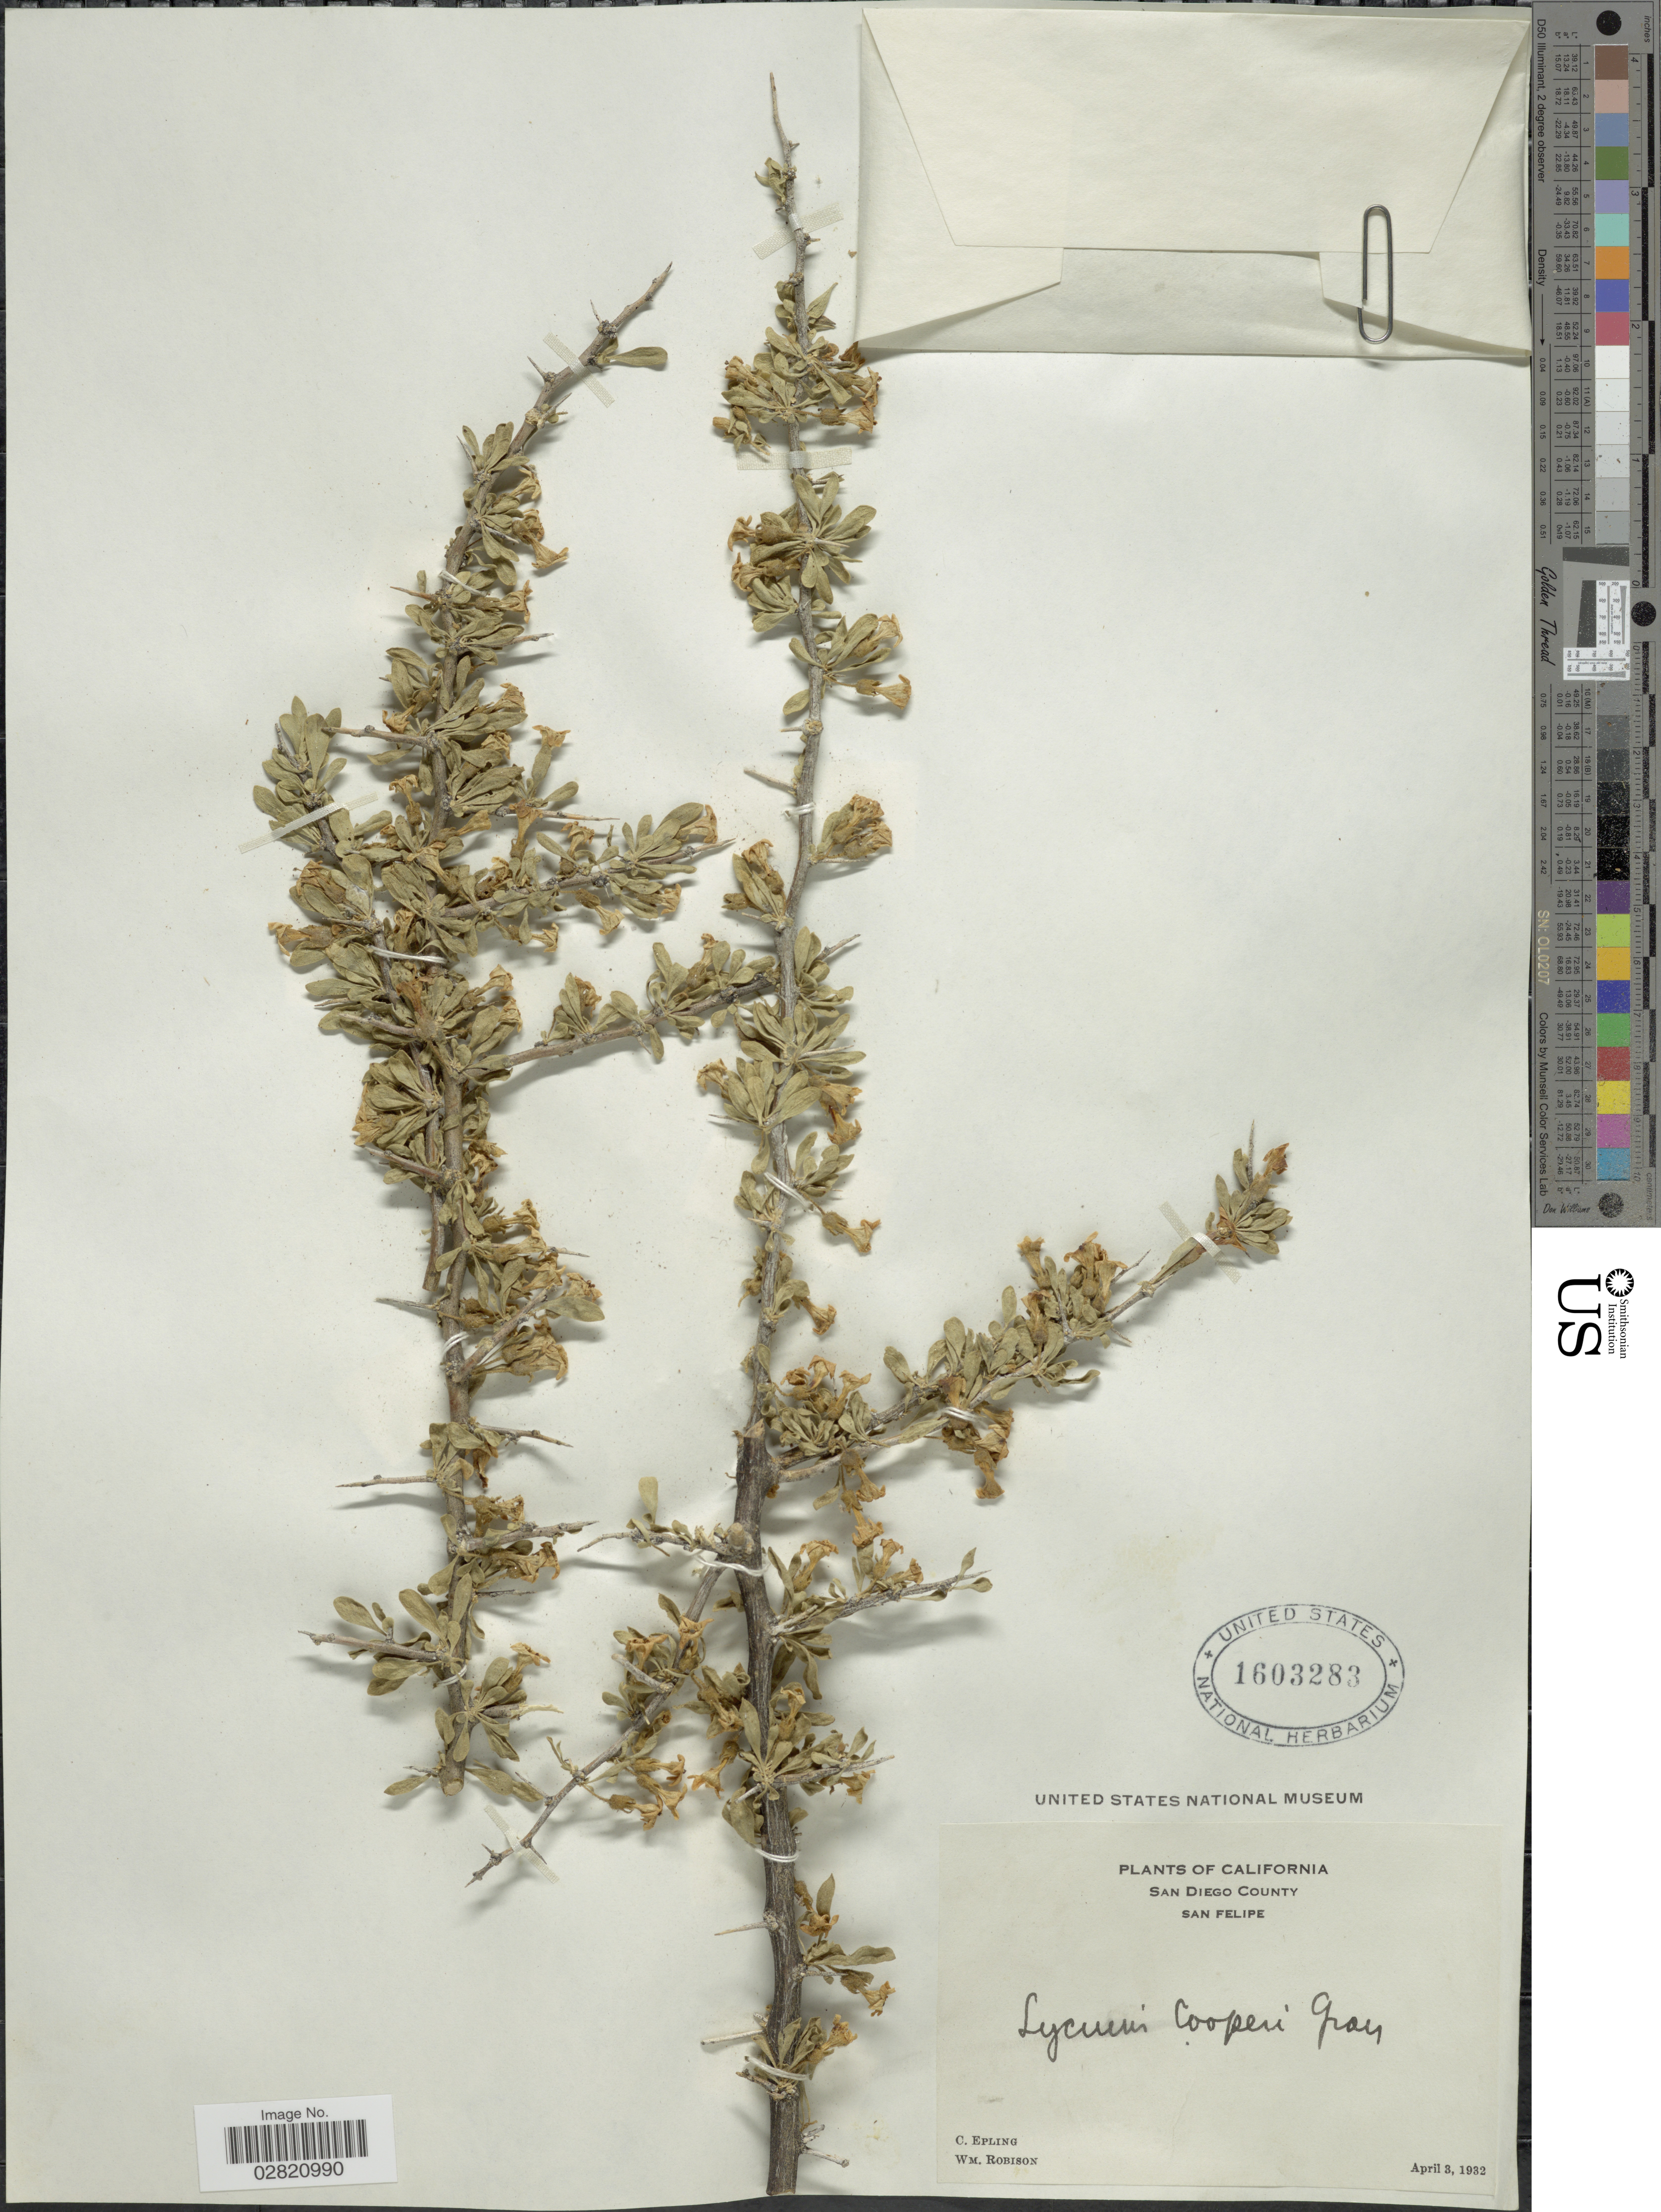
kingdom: Plantae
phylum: Tracheophyta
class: Magnoliopsida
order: Solanales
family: Solanaceae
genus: Lycium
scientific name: Lycium cooperi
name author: A. Gray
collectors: C. C. Epling & W. Robison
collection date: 1932-04-03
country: United States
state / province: California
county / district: San Diego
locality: San Diego County, San Felipe.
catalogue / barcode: US 1603283